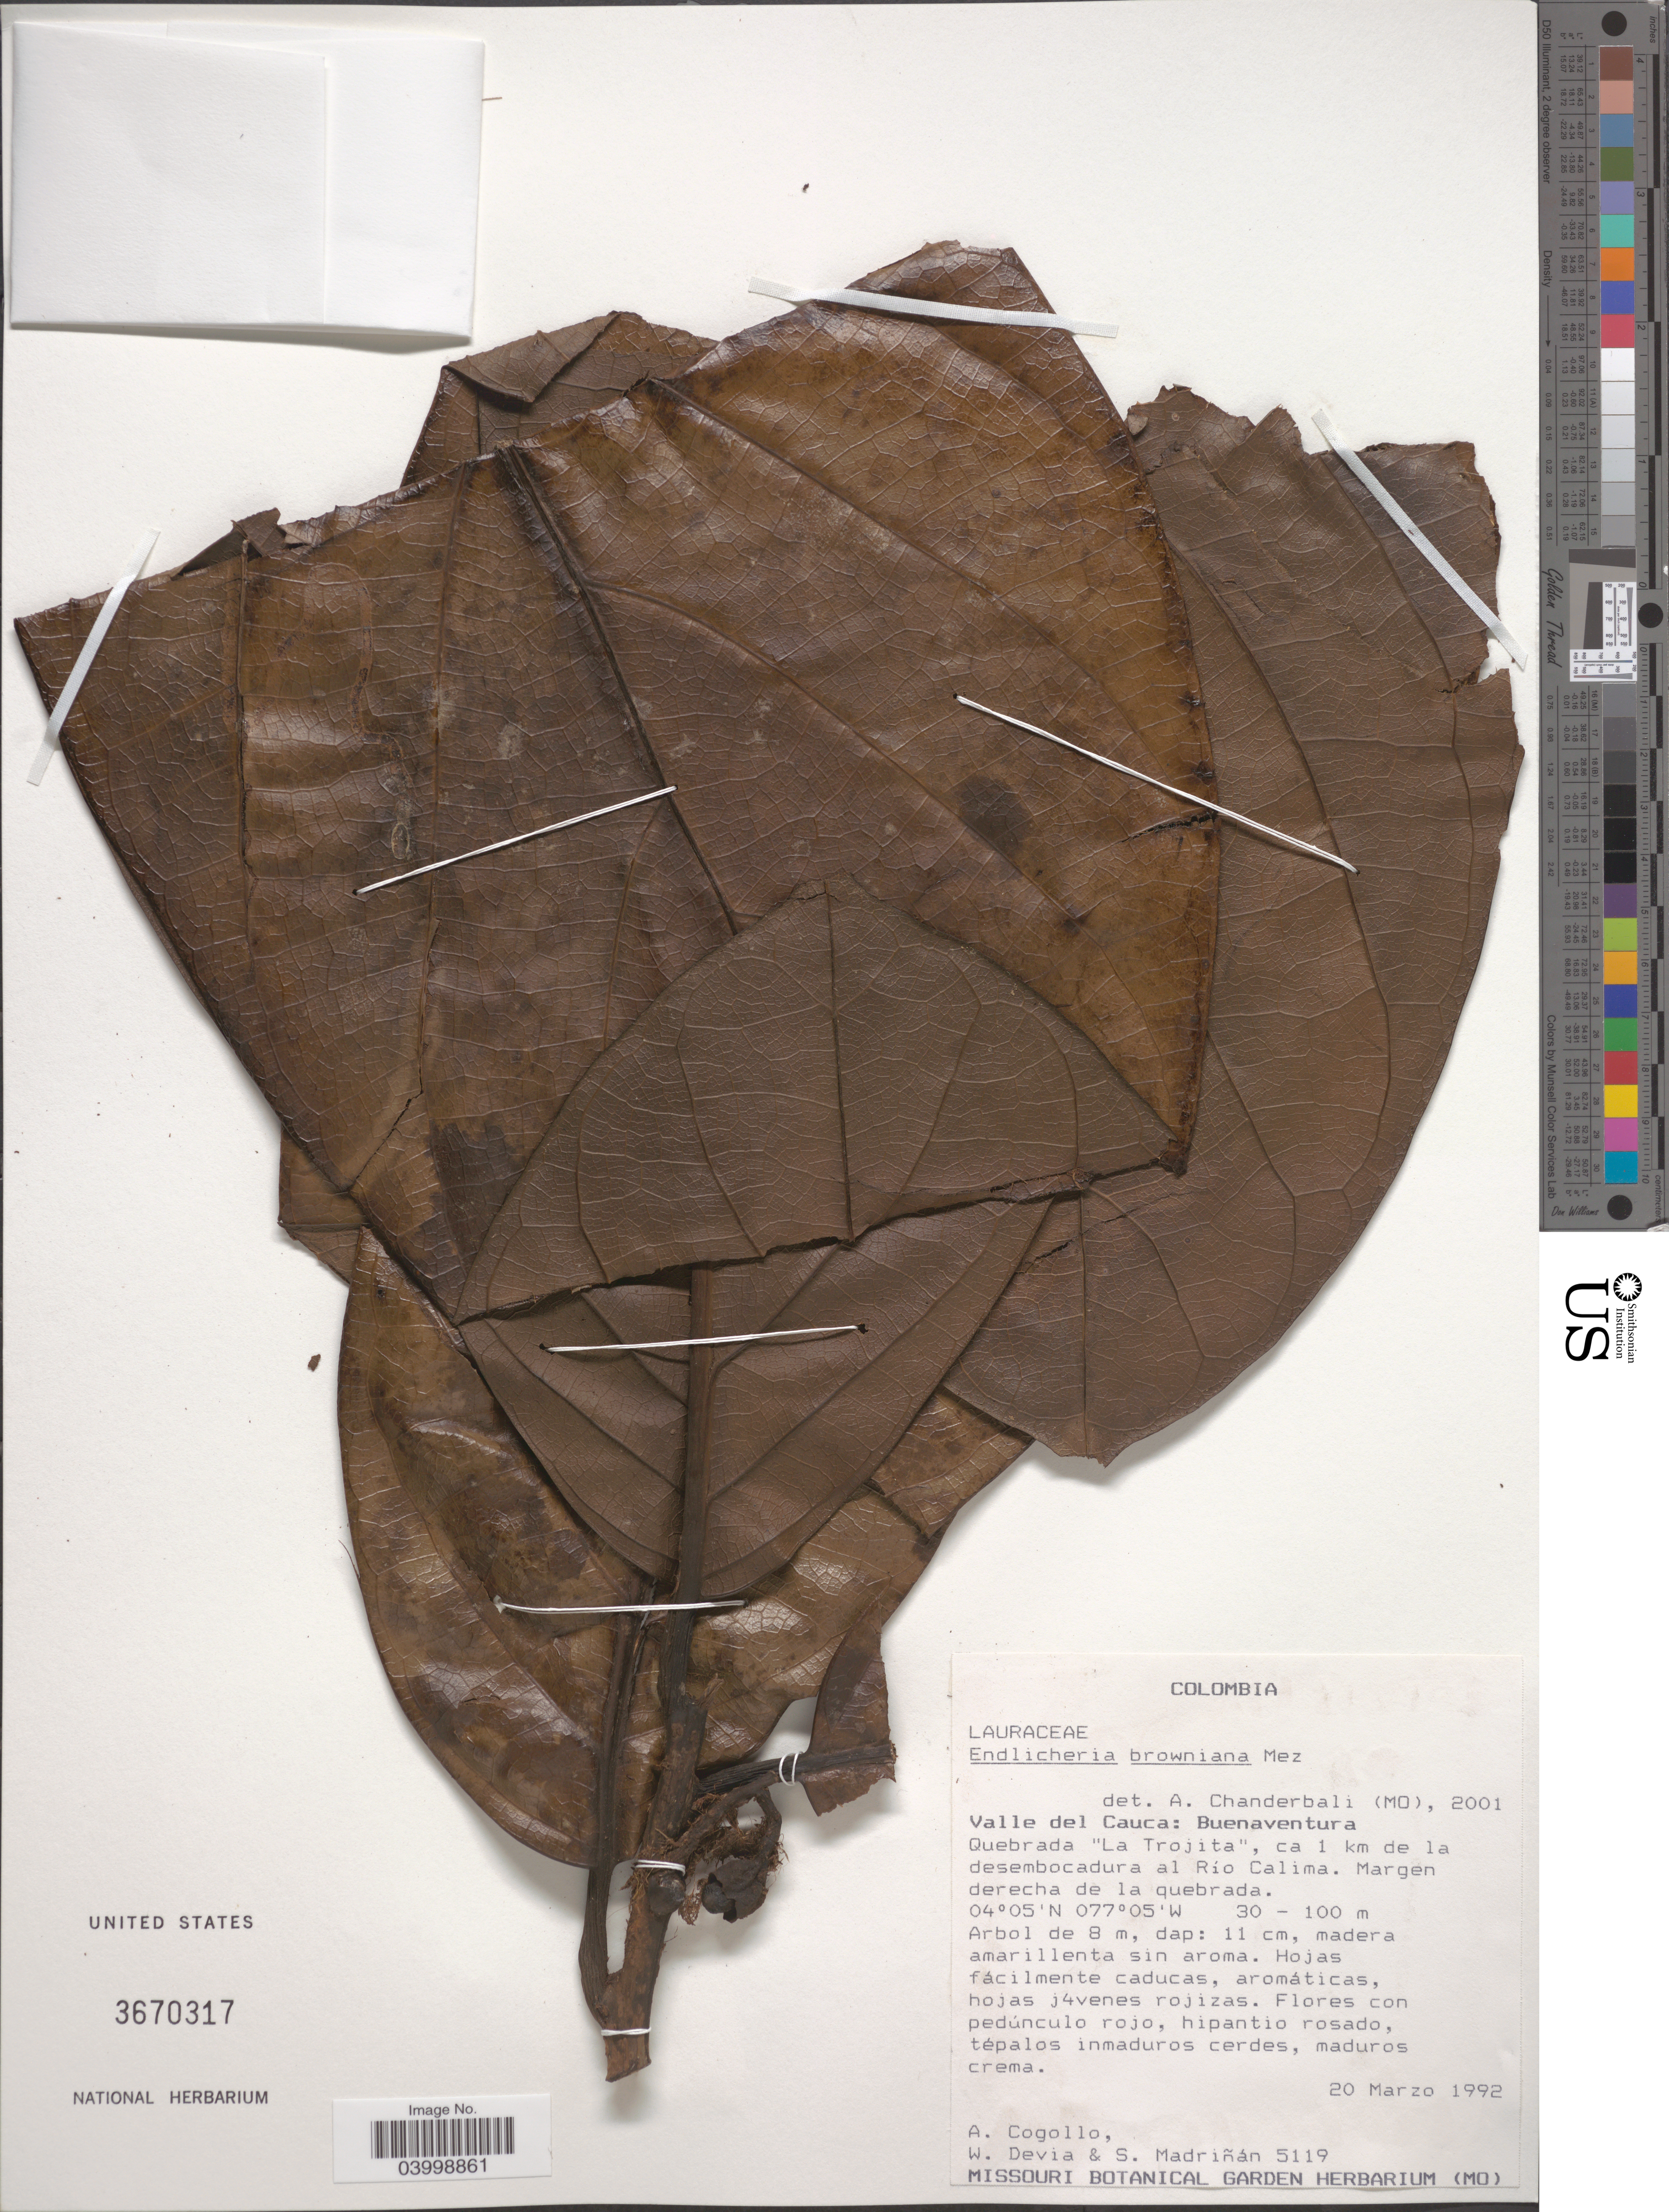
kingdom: Plantae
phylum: Tracheophyta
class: Magnoliopsida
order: Laurales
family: Lauraceae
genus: Endlicheria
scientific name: Endlicheria browniana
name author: Mez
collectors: A. Cogollo, W. Devia & S. Madriñán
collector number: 5119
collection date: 1992-03-20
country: Colombia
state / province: Valle del Cauca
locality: Buenaventura. Quebrada "La Trojita", ca 1 km d ela desembocadura al Río Calima. Margen derecha de la quebrada.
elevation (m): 30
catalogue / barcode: US 3670317